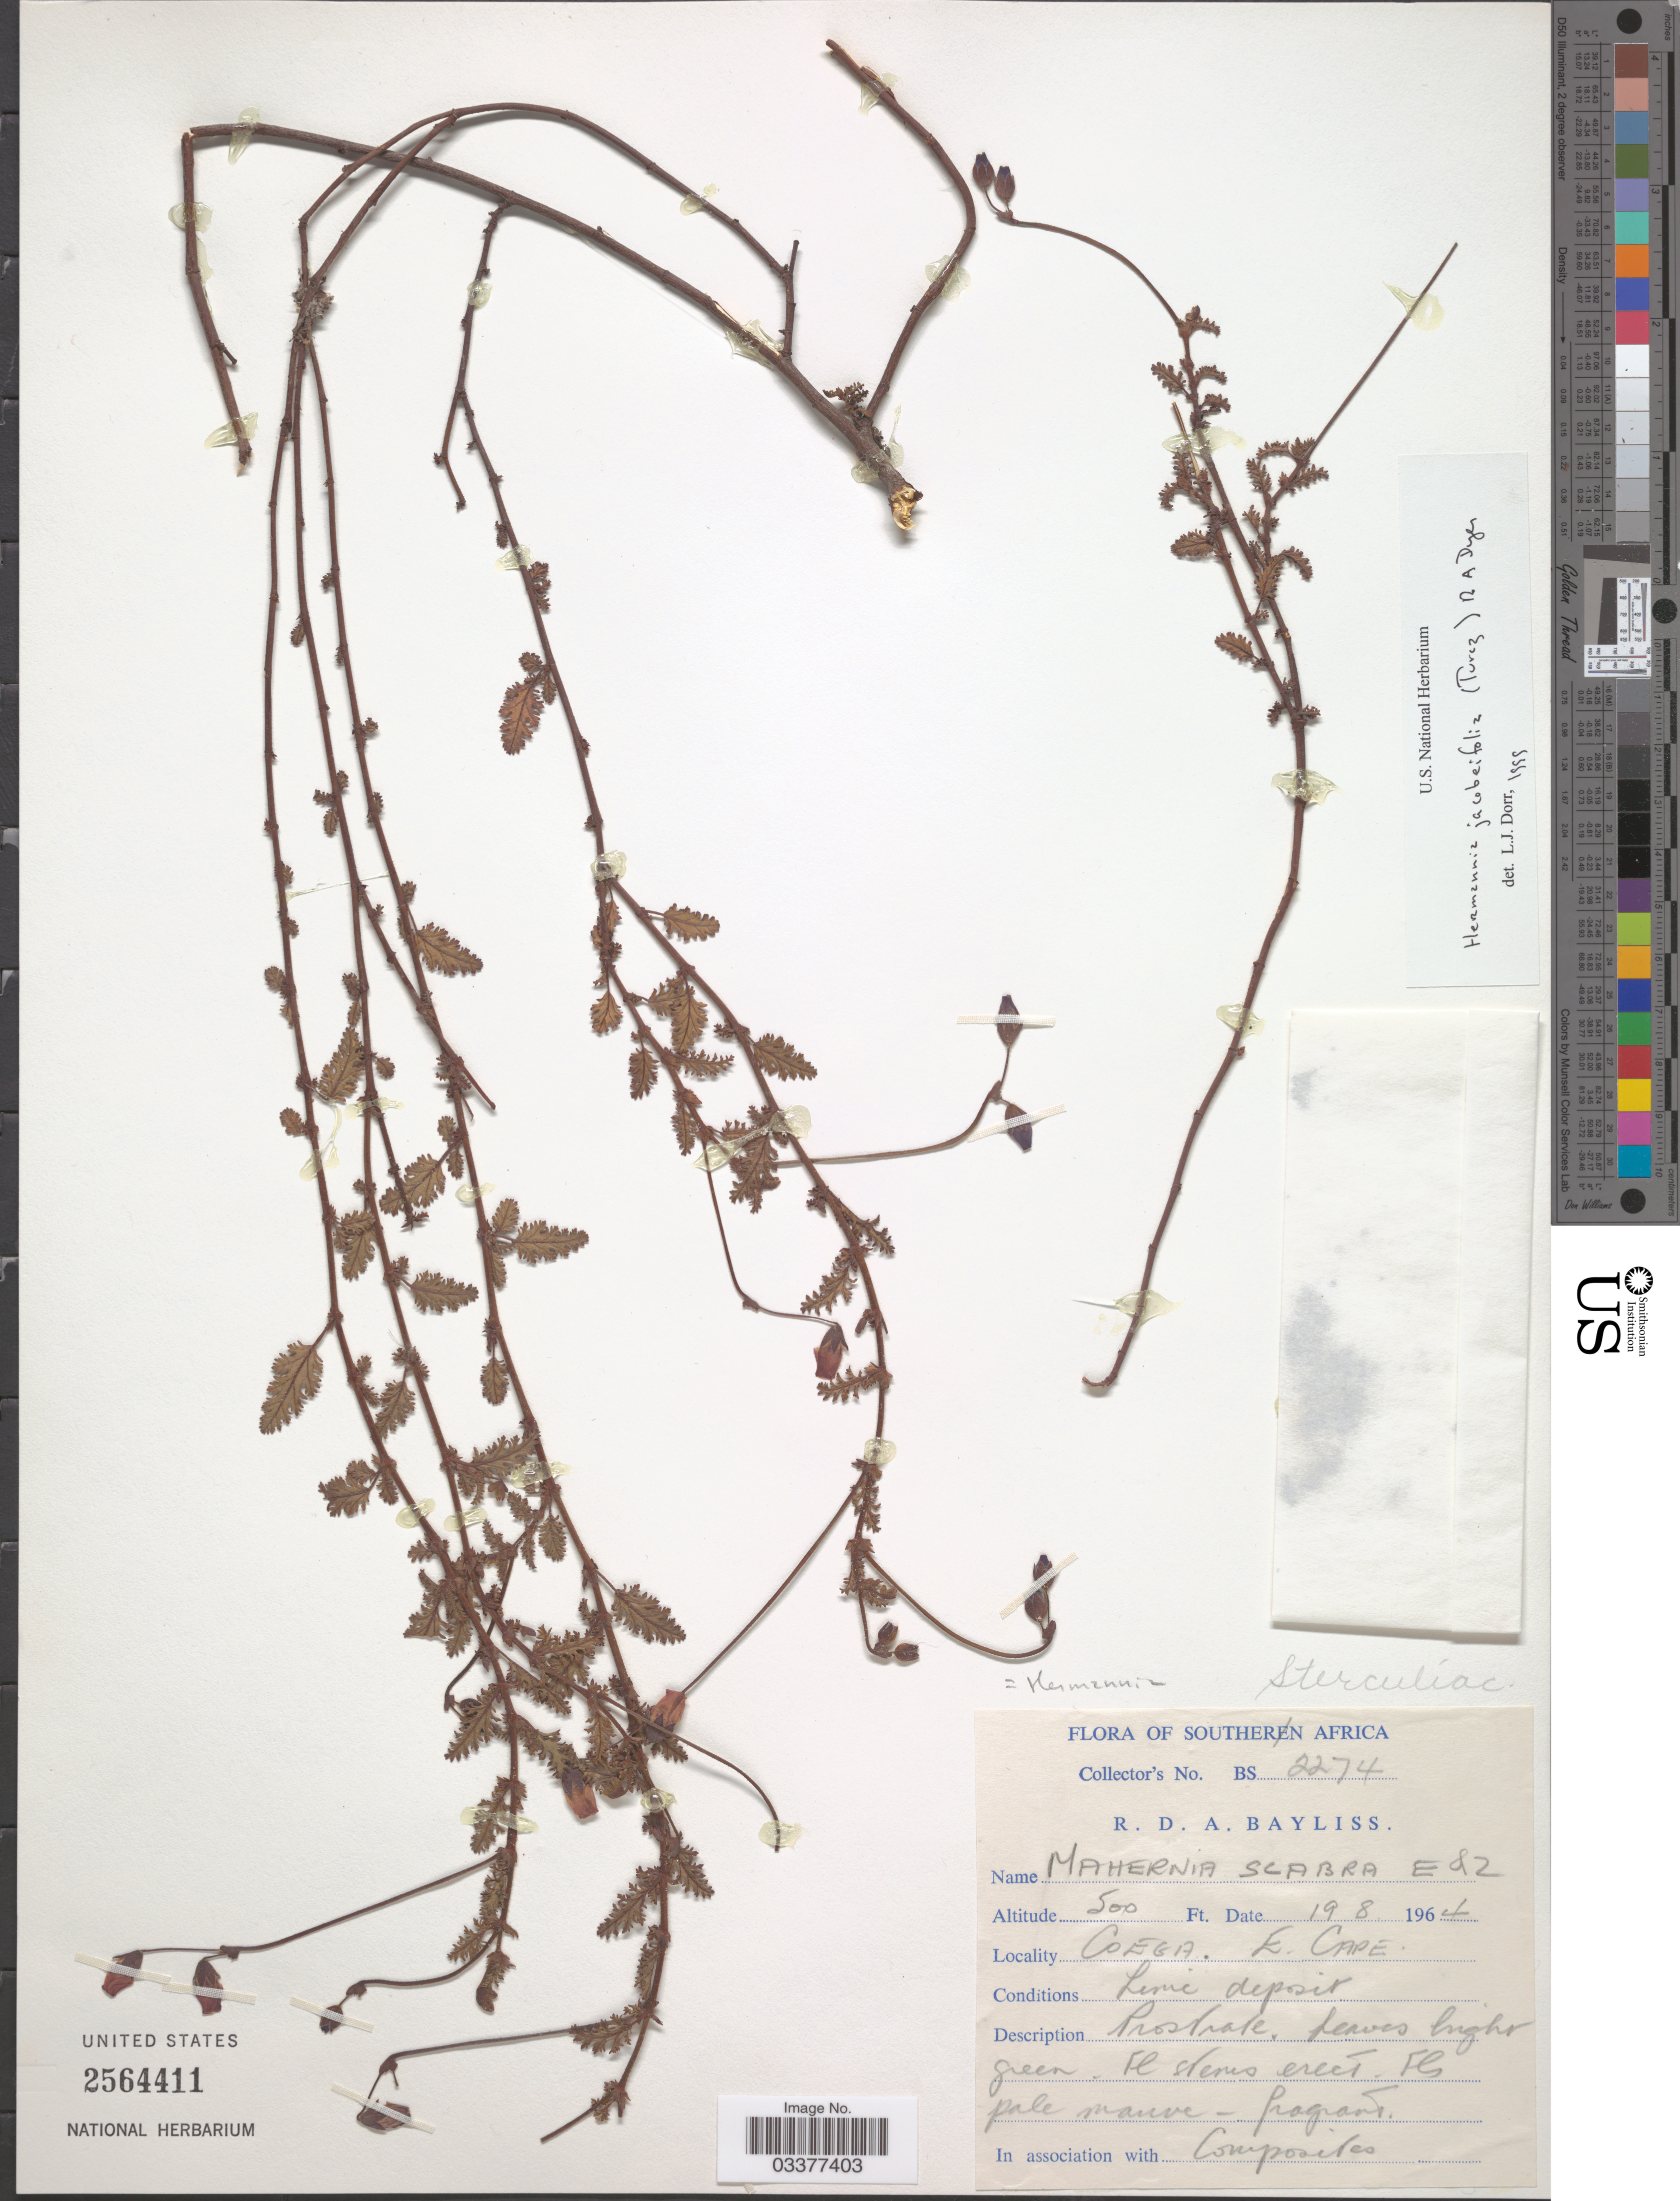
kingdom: Plantae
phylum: Tracheophyta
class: Magnoliopsida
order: Malvales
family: Malvaceae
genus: Hermannia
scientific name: Hermannia jacobeifolia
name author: (Turcz.) R.A. Dyer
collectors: R. Bayliss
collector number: BS2274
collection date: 1964-08-19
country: South Africa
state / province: Eastern Cape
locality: Southern Africa. Coega.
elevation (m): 152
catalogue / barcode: US 2564411